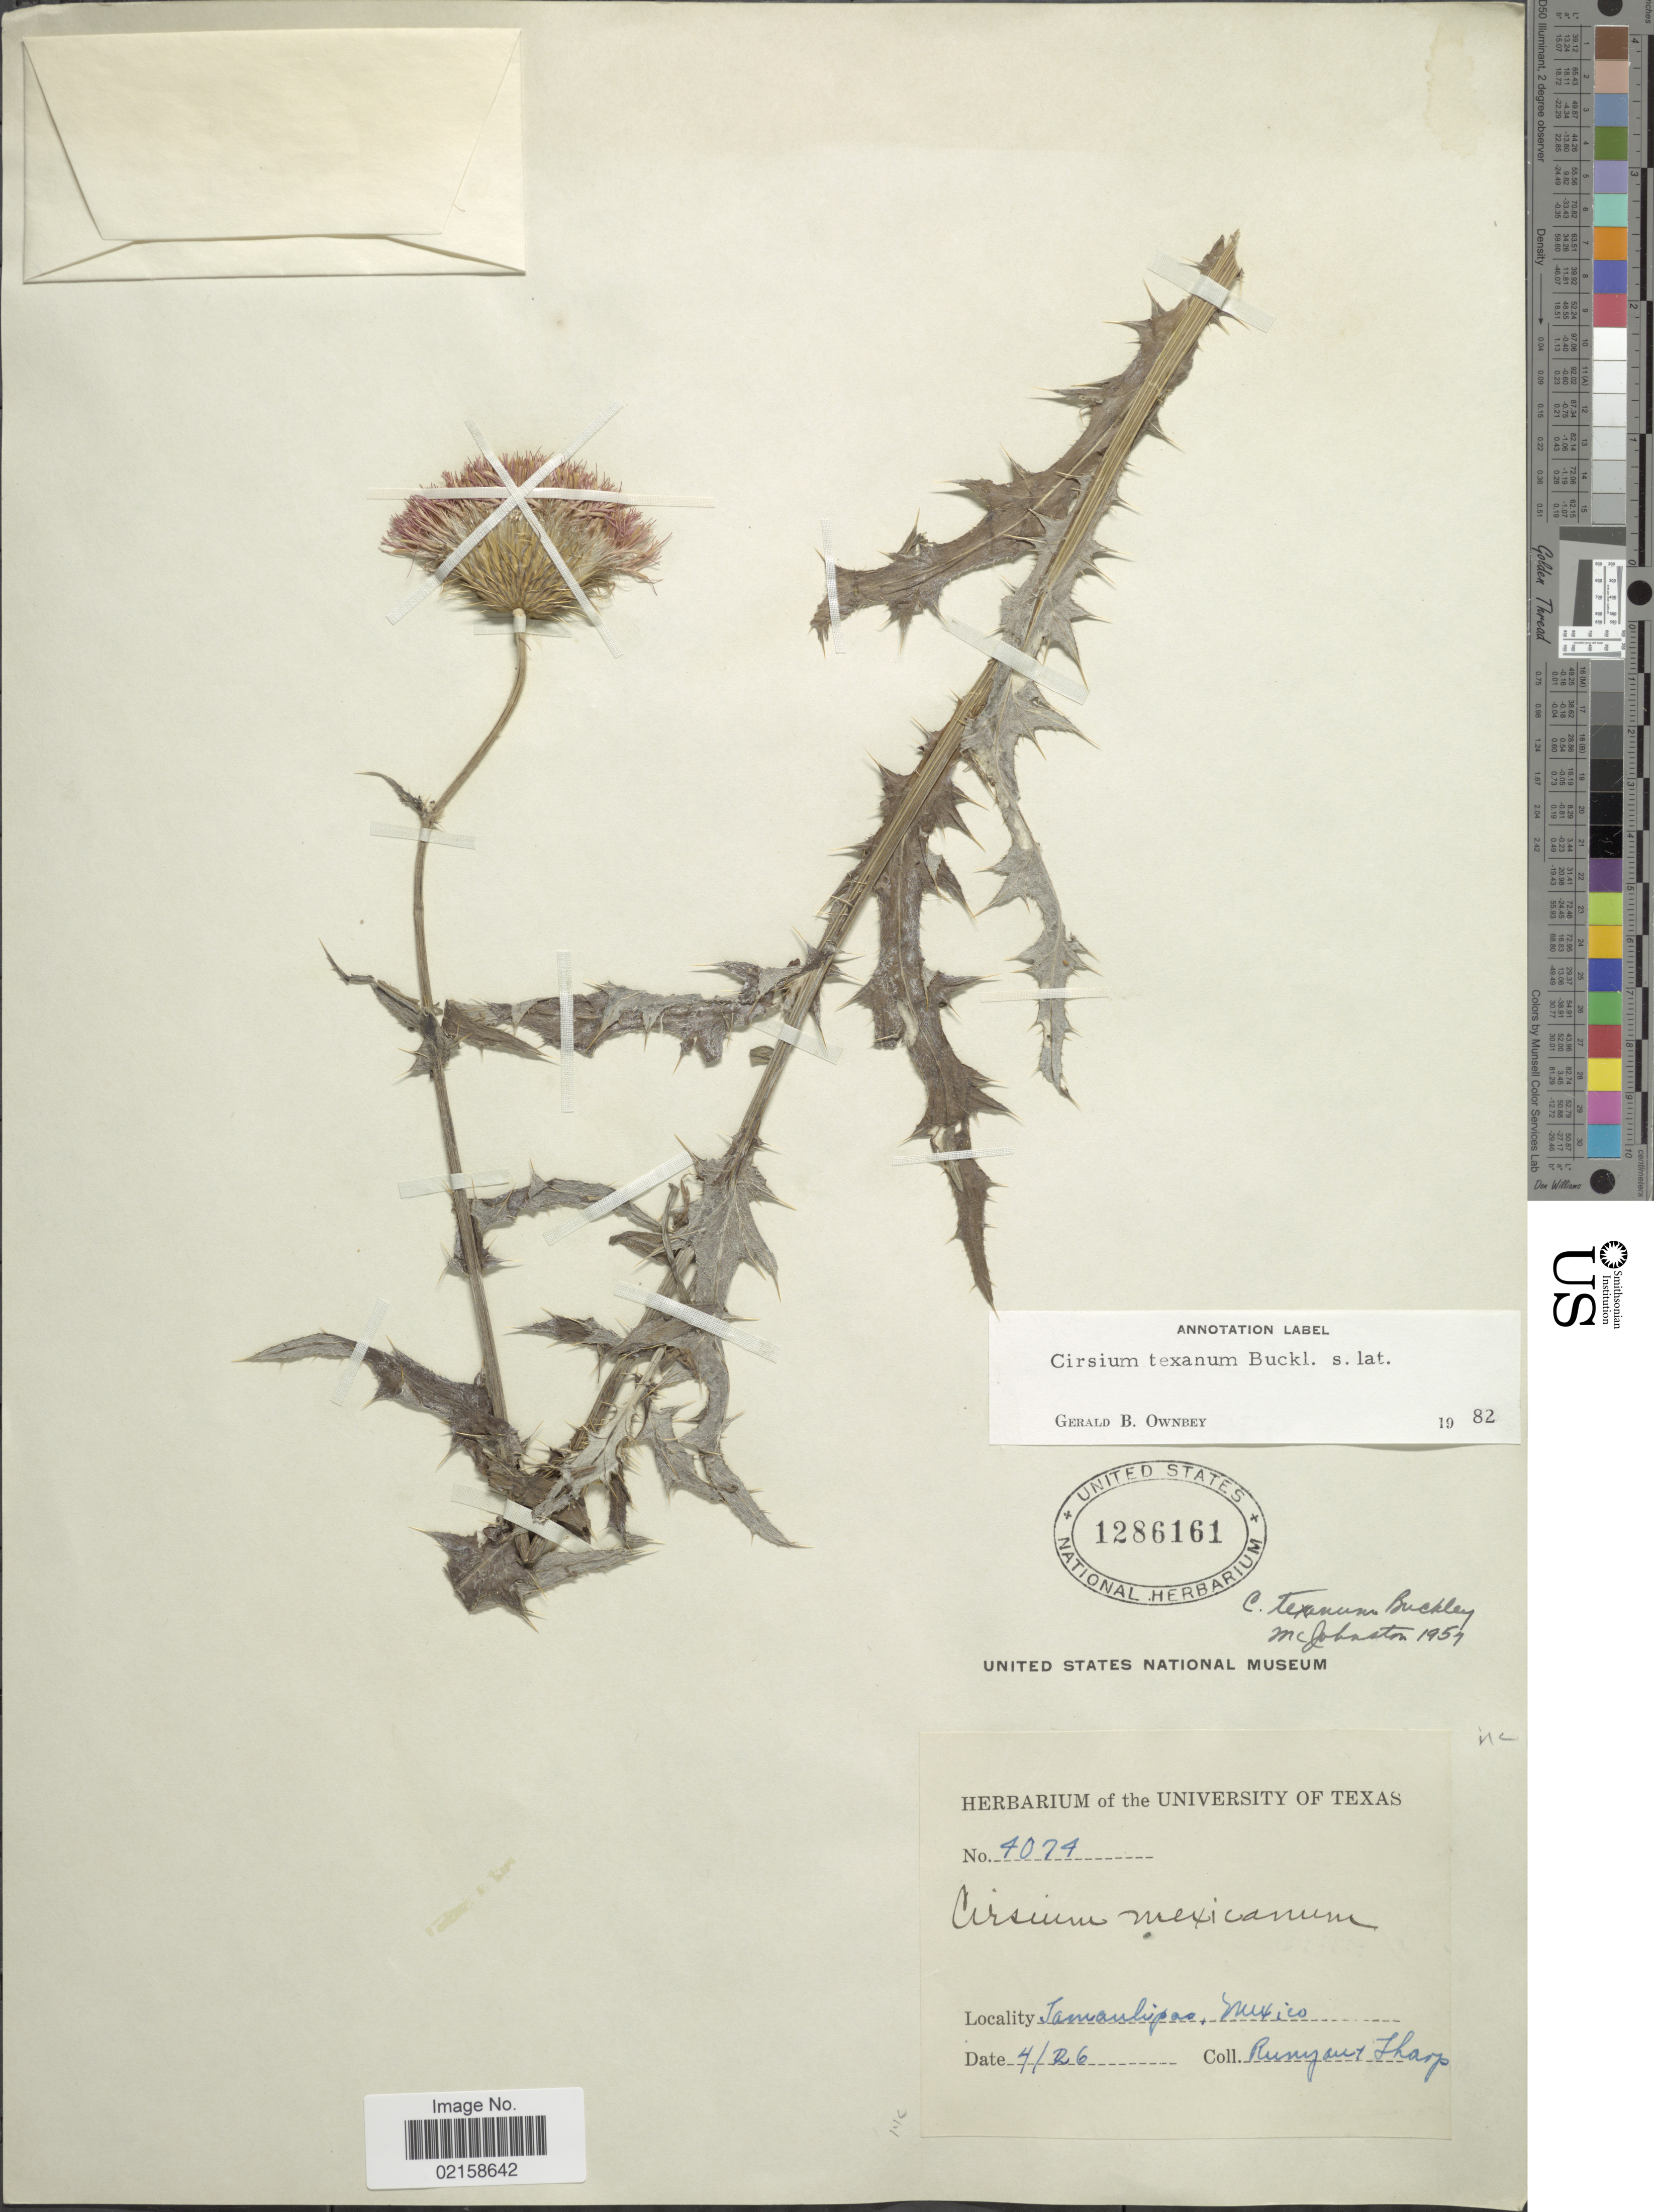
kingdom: Plantae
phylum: Tracheophyta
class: Magnoliopsida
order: Asterales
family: Asteraceae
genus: Cirsium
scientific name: Cirsium texanum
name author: Buckley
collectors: -. Runyon & Tharp, --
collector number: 4074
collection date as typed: Transcribed d/m/y: /4/26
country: Mexico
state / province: Tamaulipas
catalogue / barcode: US 1286161